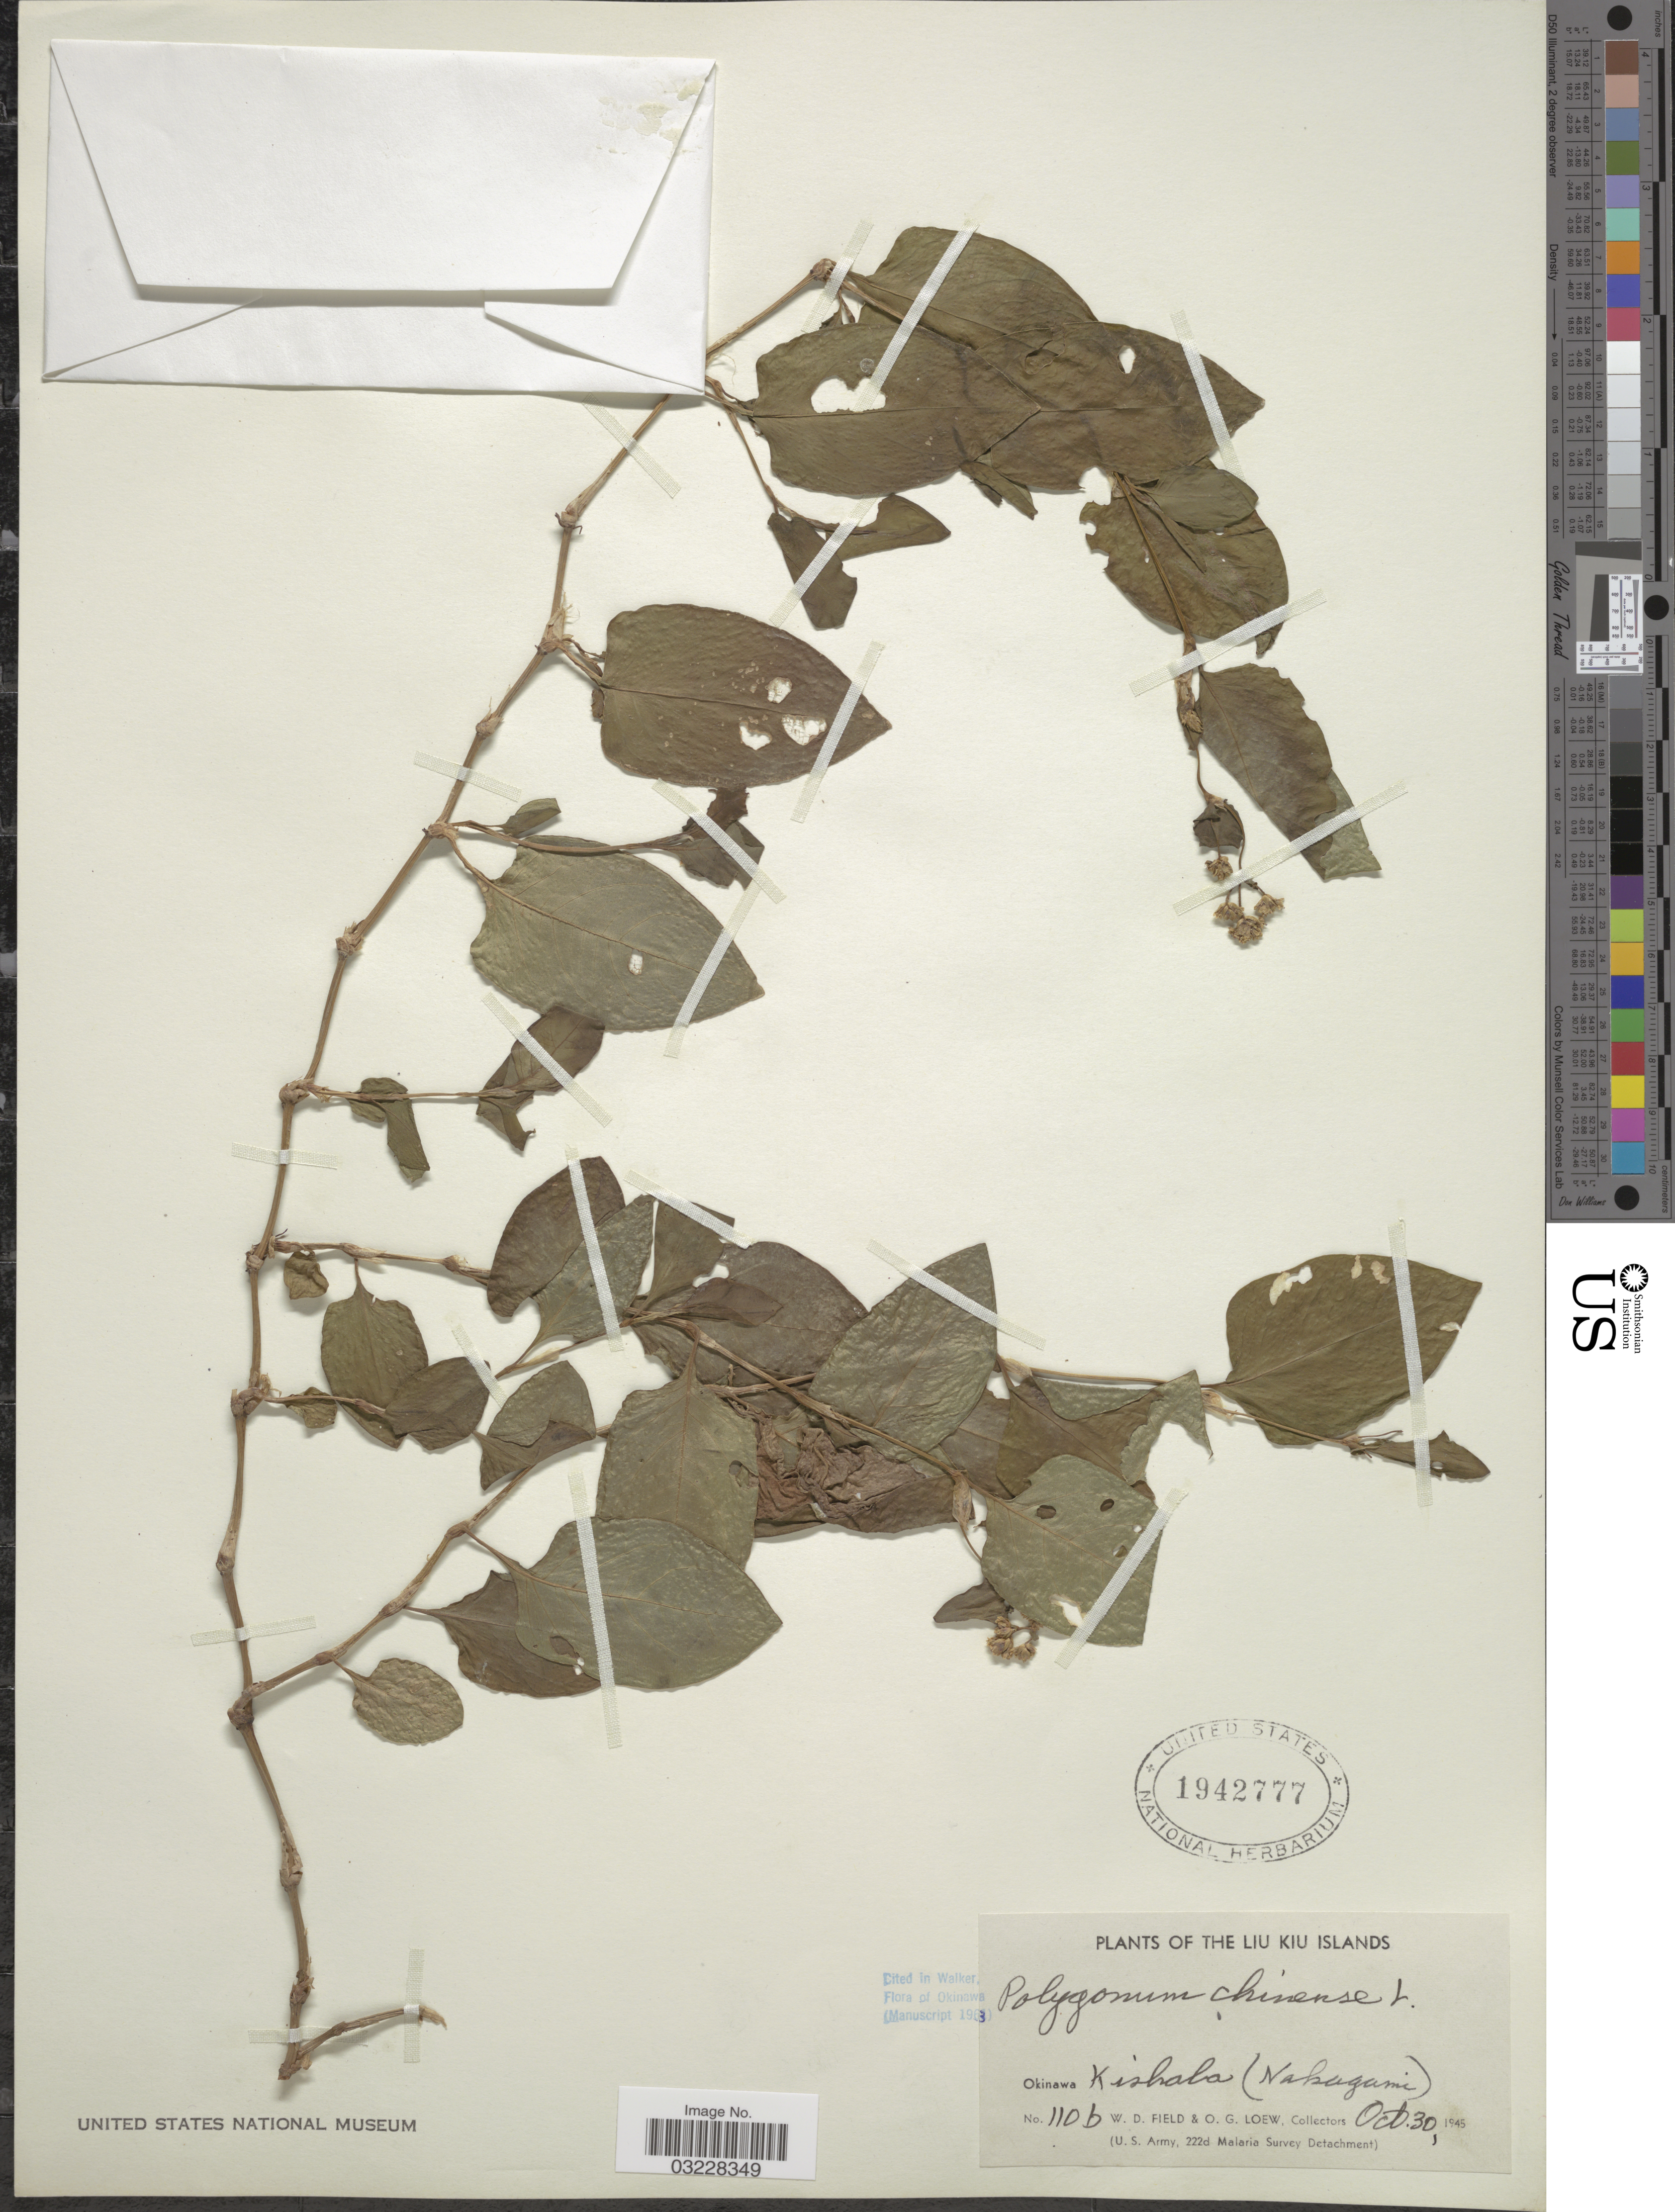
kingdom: Plantae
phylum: Tracheophyta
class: Magnoliopsida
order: Caryophyllales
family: Polygonaceae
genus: Polygonum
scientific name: Polygonum chinense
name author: L.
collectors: W. D. Field & O. G. Loew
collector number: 110b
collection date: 1945-10-30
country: Japan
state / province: Okinawa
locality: The Liu Kiu Islands. Okinawa Kishaba (Nakagami).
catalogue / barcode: US 1942777